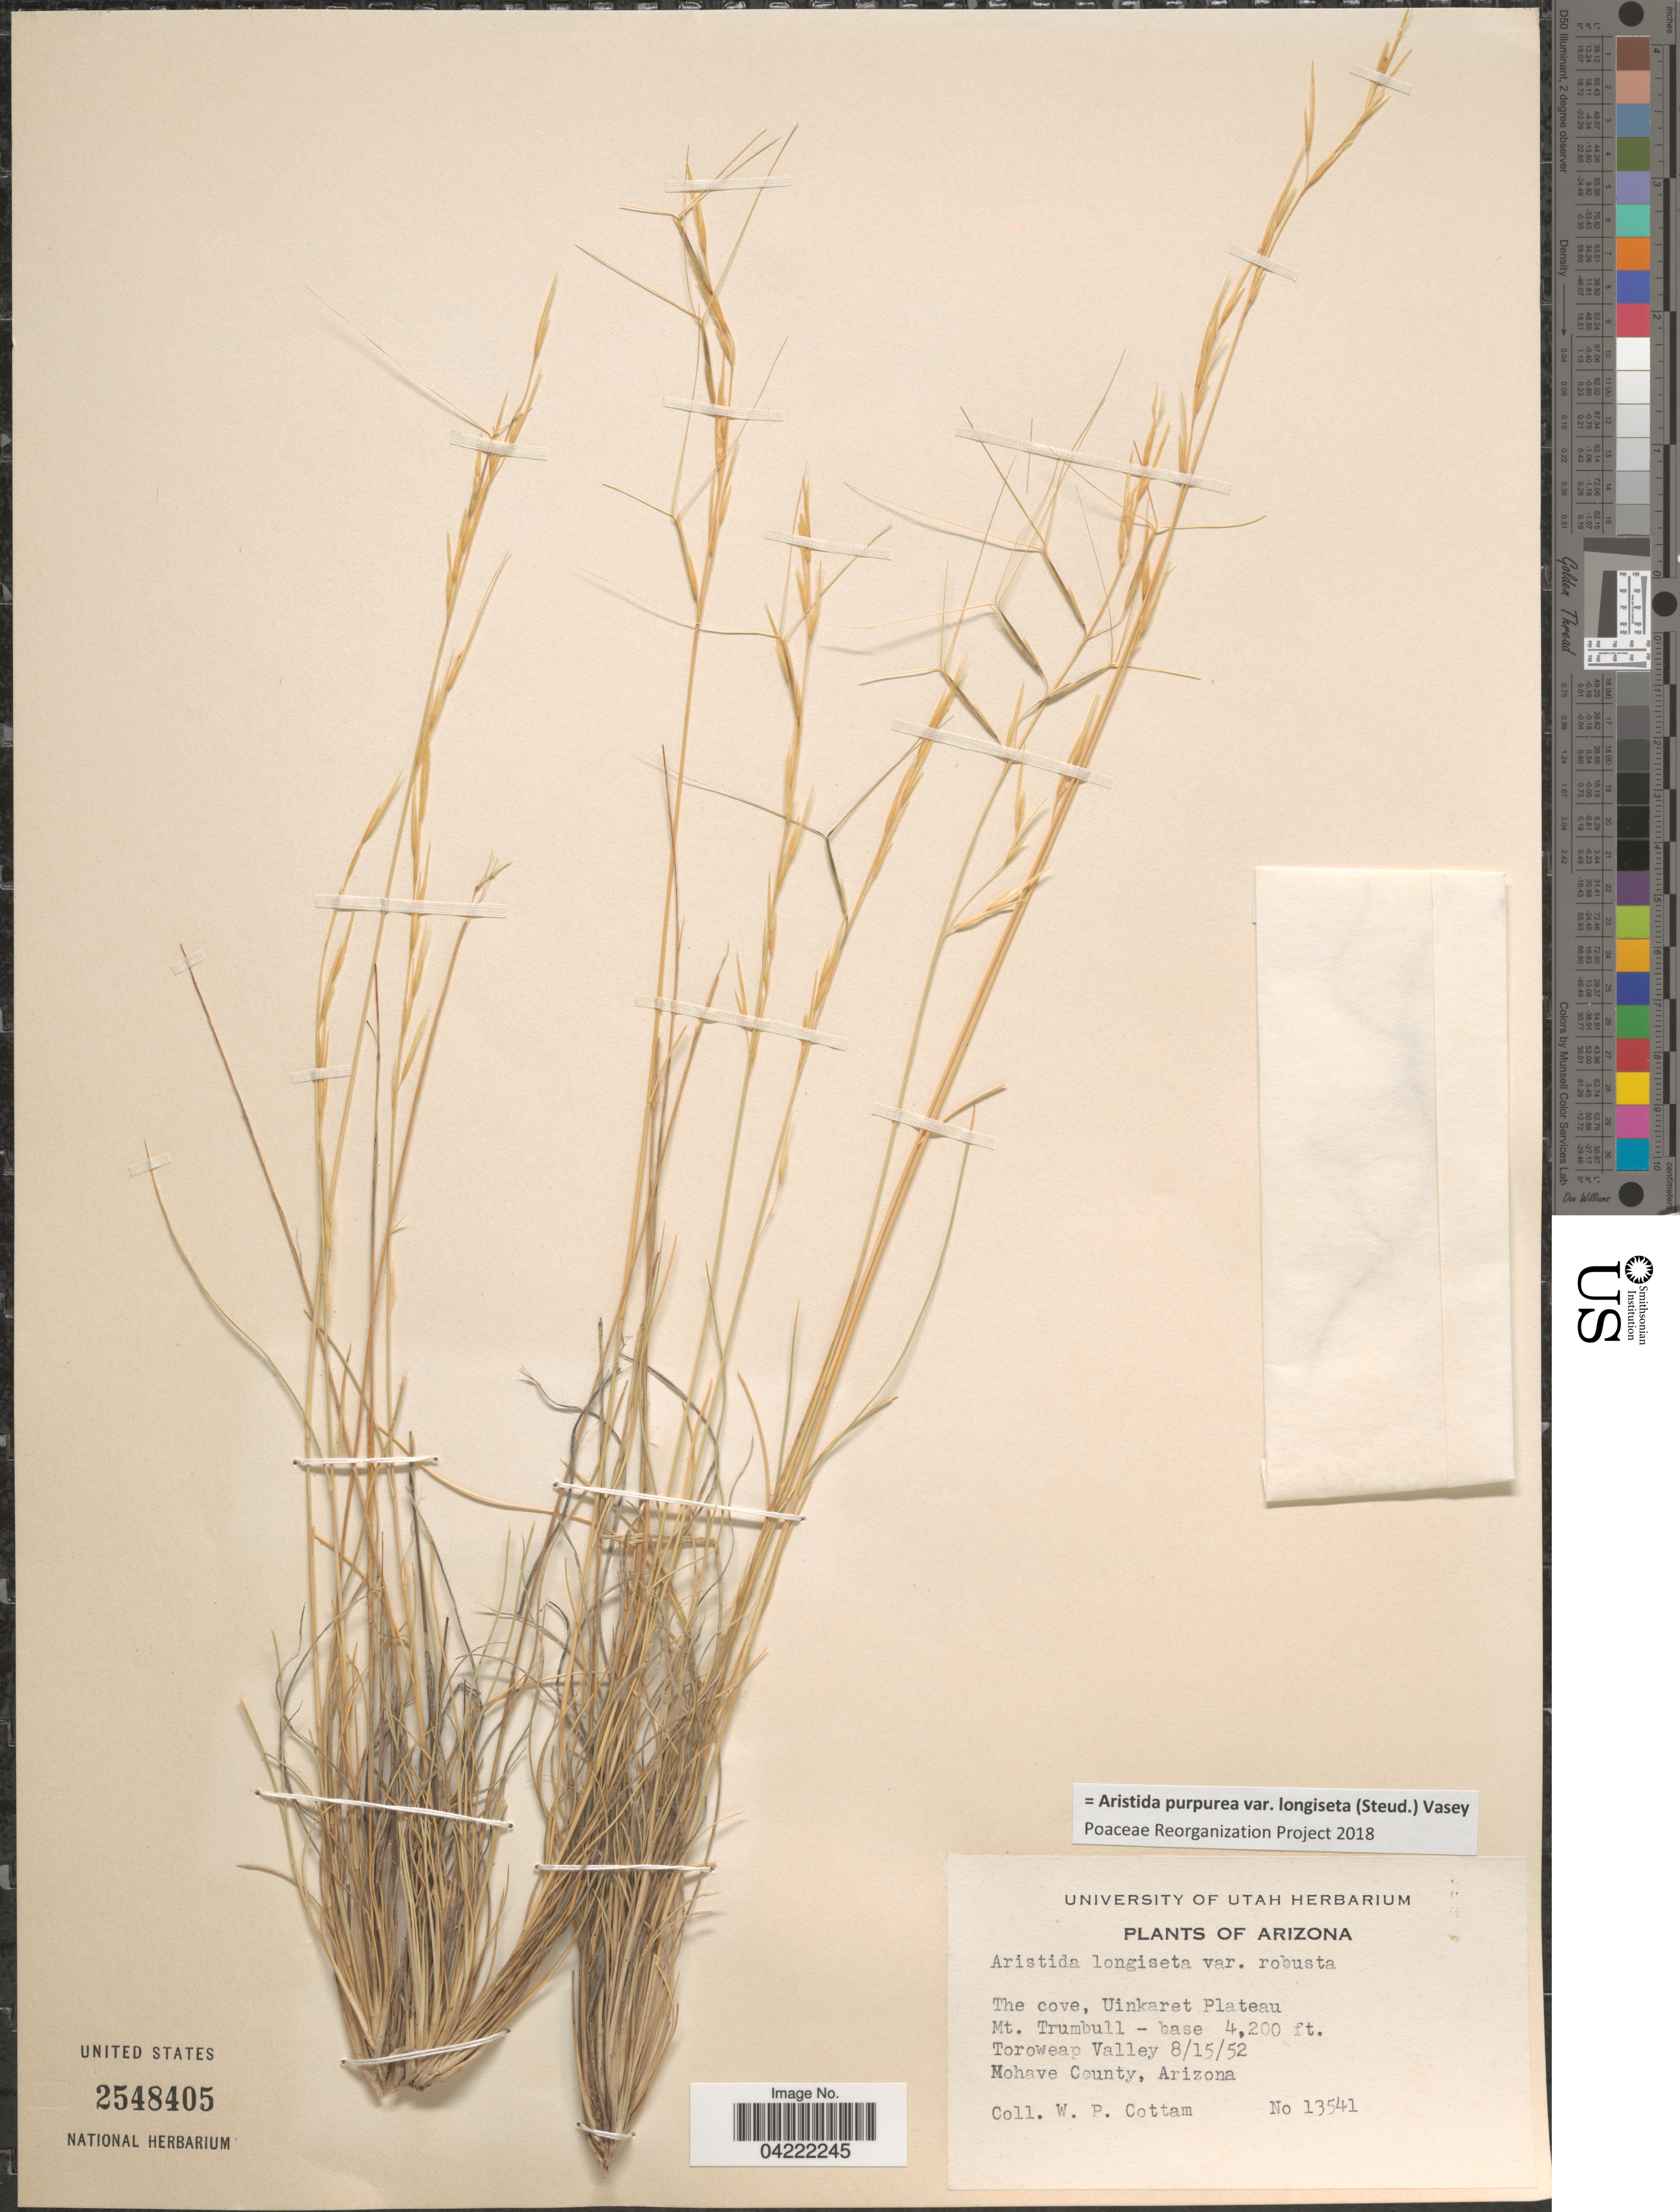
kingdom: Plantae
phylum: Tracheophyta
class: Liliopsida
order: Poales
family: Poaceae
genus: Aristida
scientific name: Aristida purpurea var. longiseta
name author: (Steud.) Vasey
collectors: W. Cottam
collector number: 13541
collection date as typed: Transcribed d/m/y: 15/8/52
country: United States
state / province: Arizona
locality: The cove, Uinkaret Plateau Mt. Trumbull. Toroweap Valley. Mohave County.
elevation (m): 1280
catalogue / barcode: US 2548405